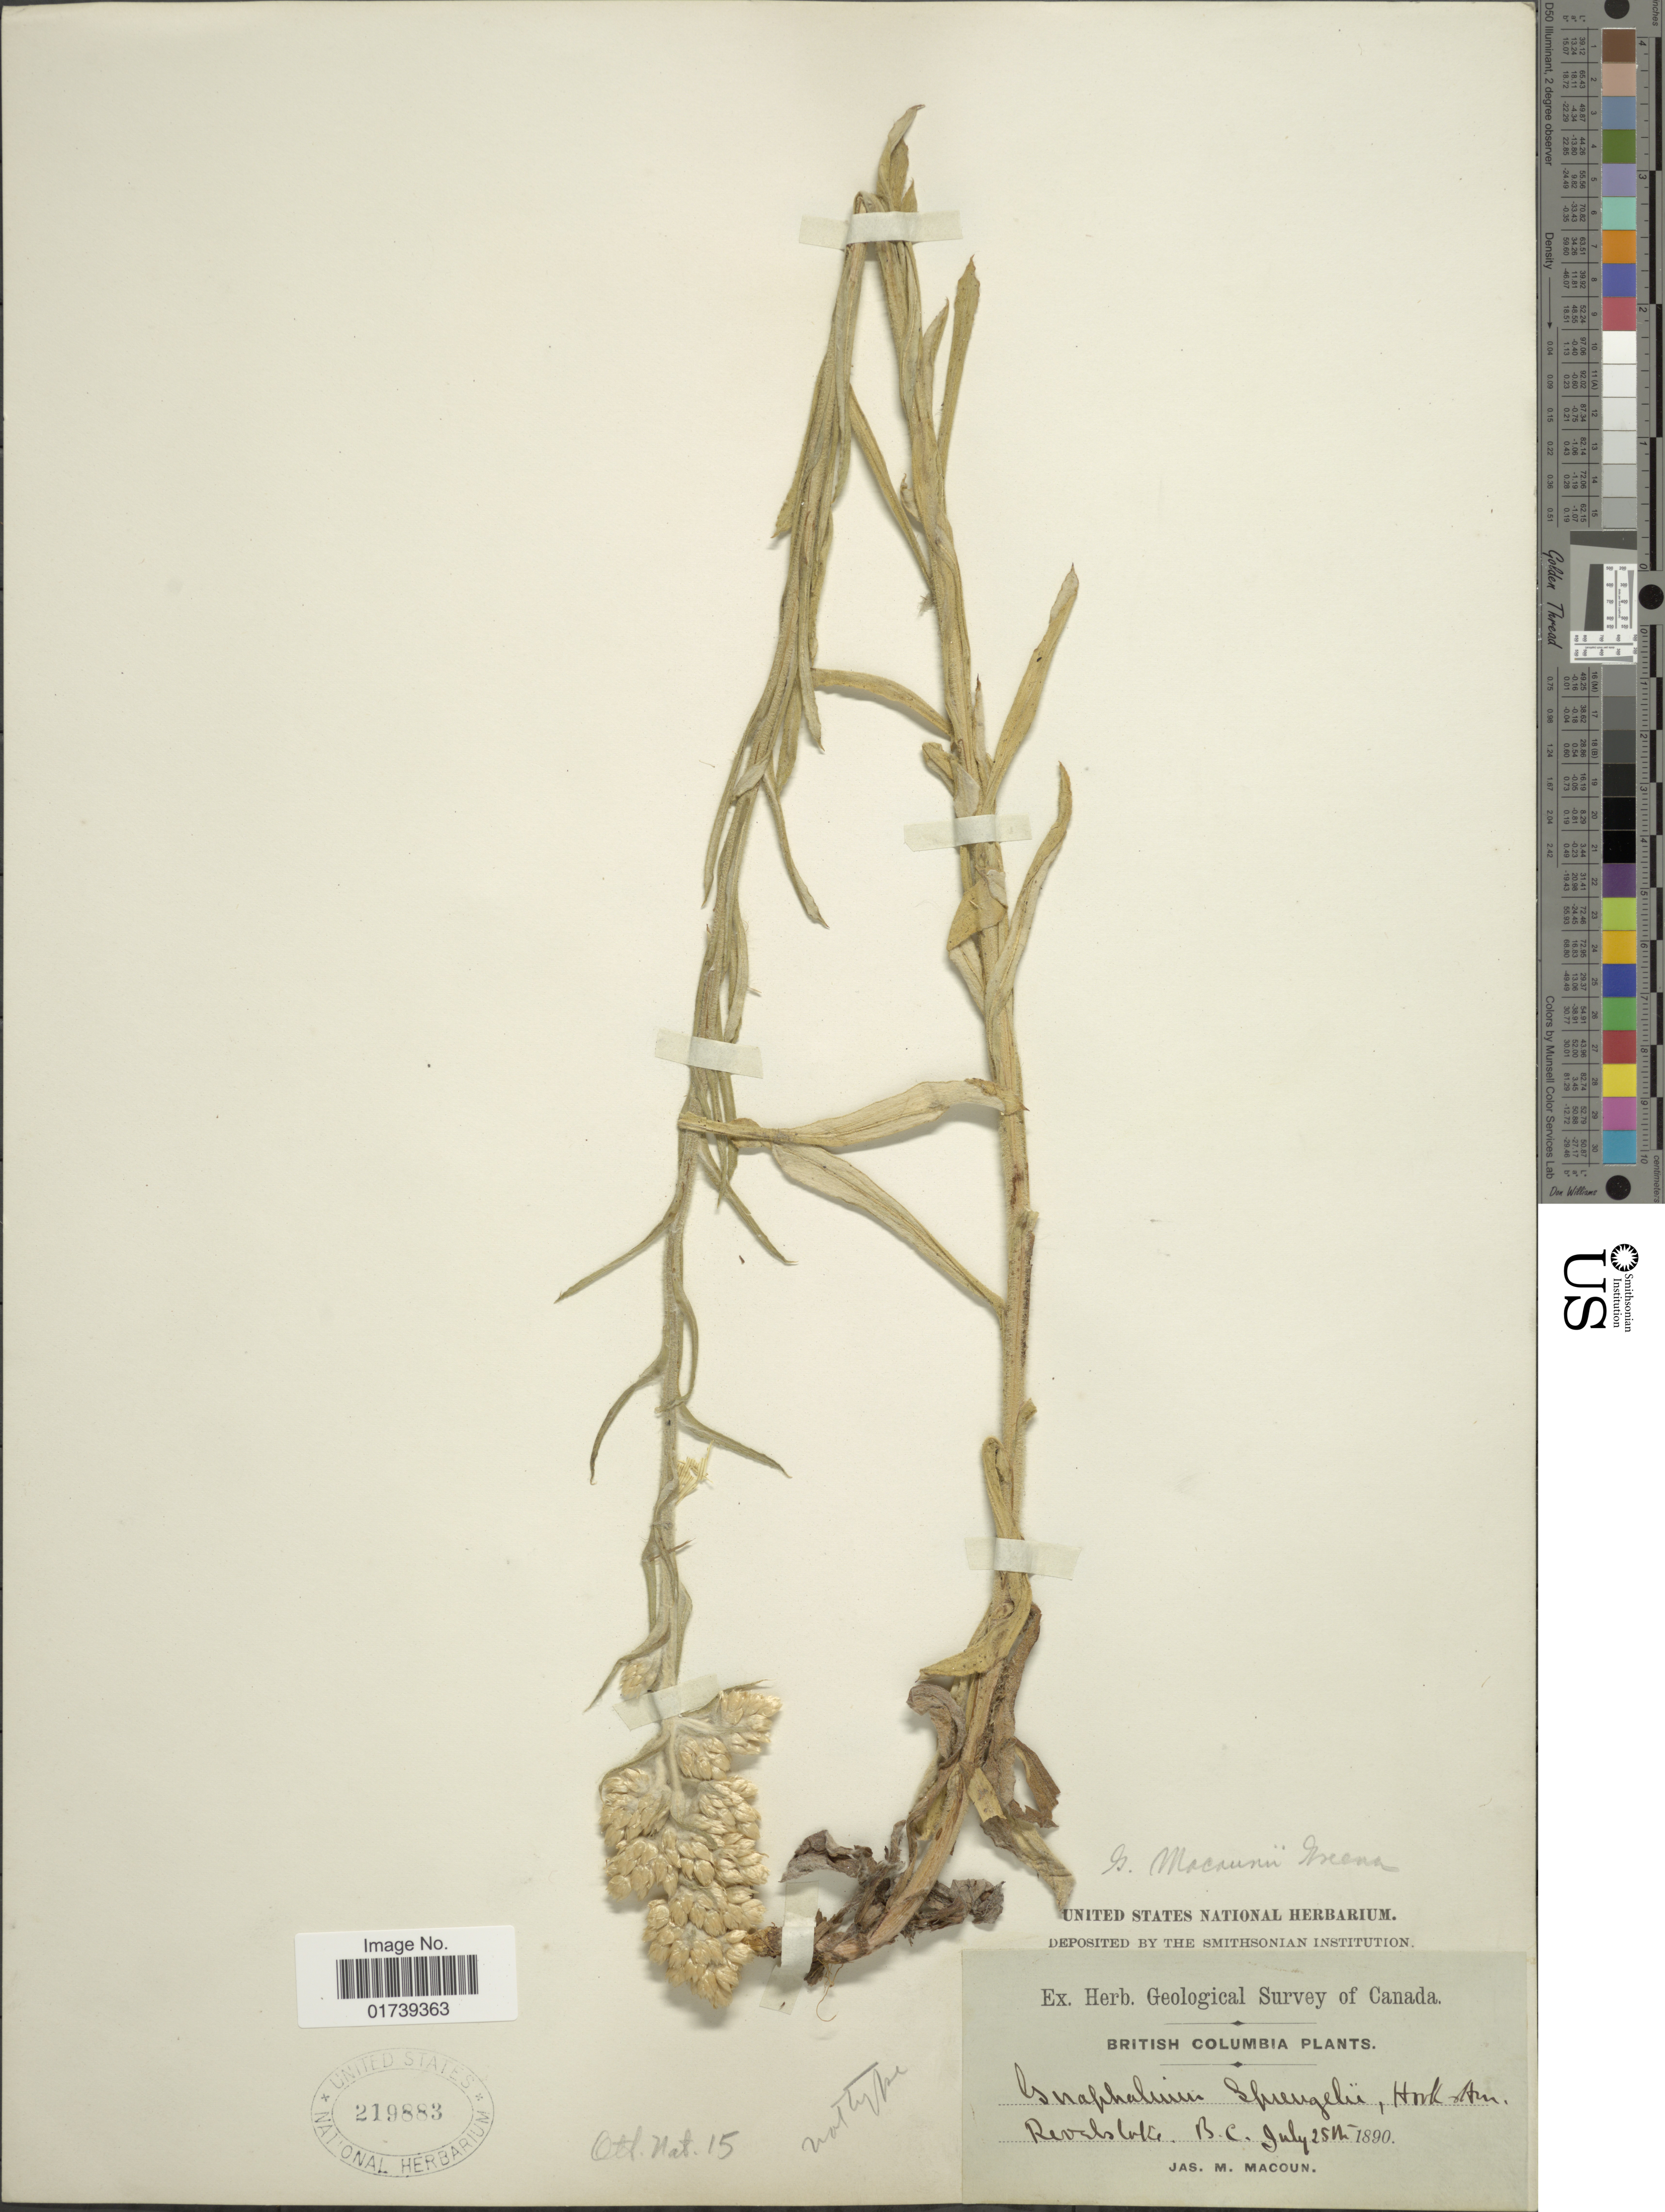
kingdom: Plantae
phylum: Tracheophyta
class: Magnoliopsida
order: Asterales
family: Asteraceae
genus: Pseudognaphalium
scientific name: Pseudognaphalium macounii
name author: (Greene) Kartesz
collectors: J. M. Macoun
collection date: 1890-07-25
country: Canada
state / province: British Columbia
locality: Revals Lake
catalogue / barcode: US 219883